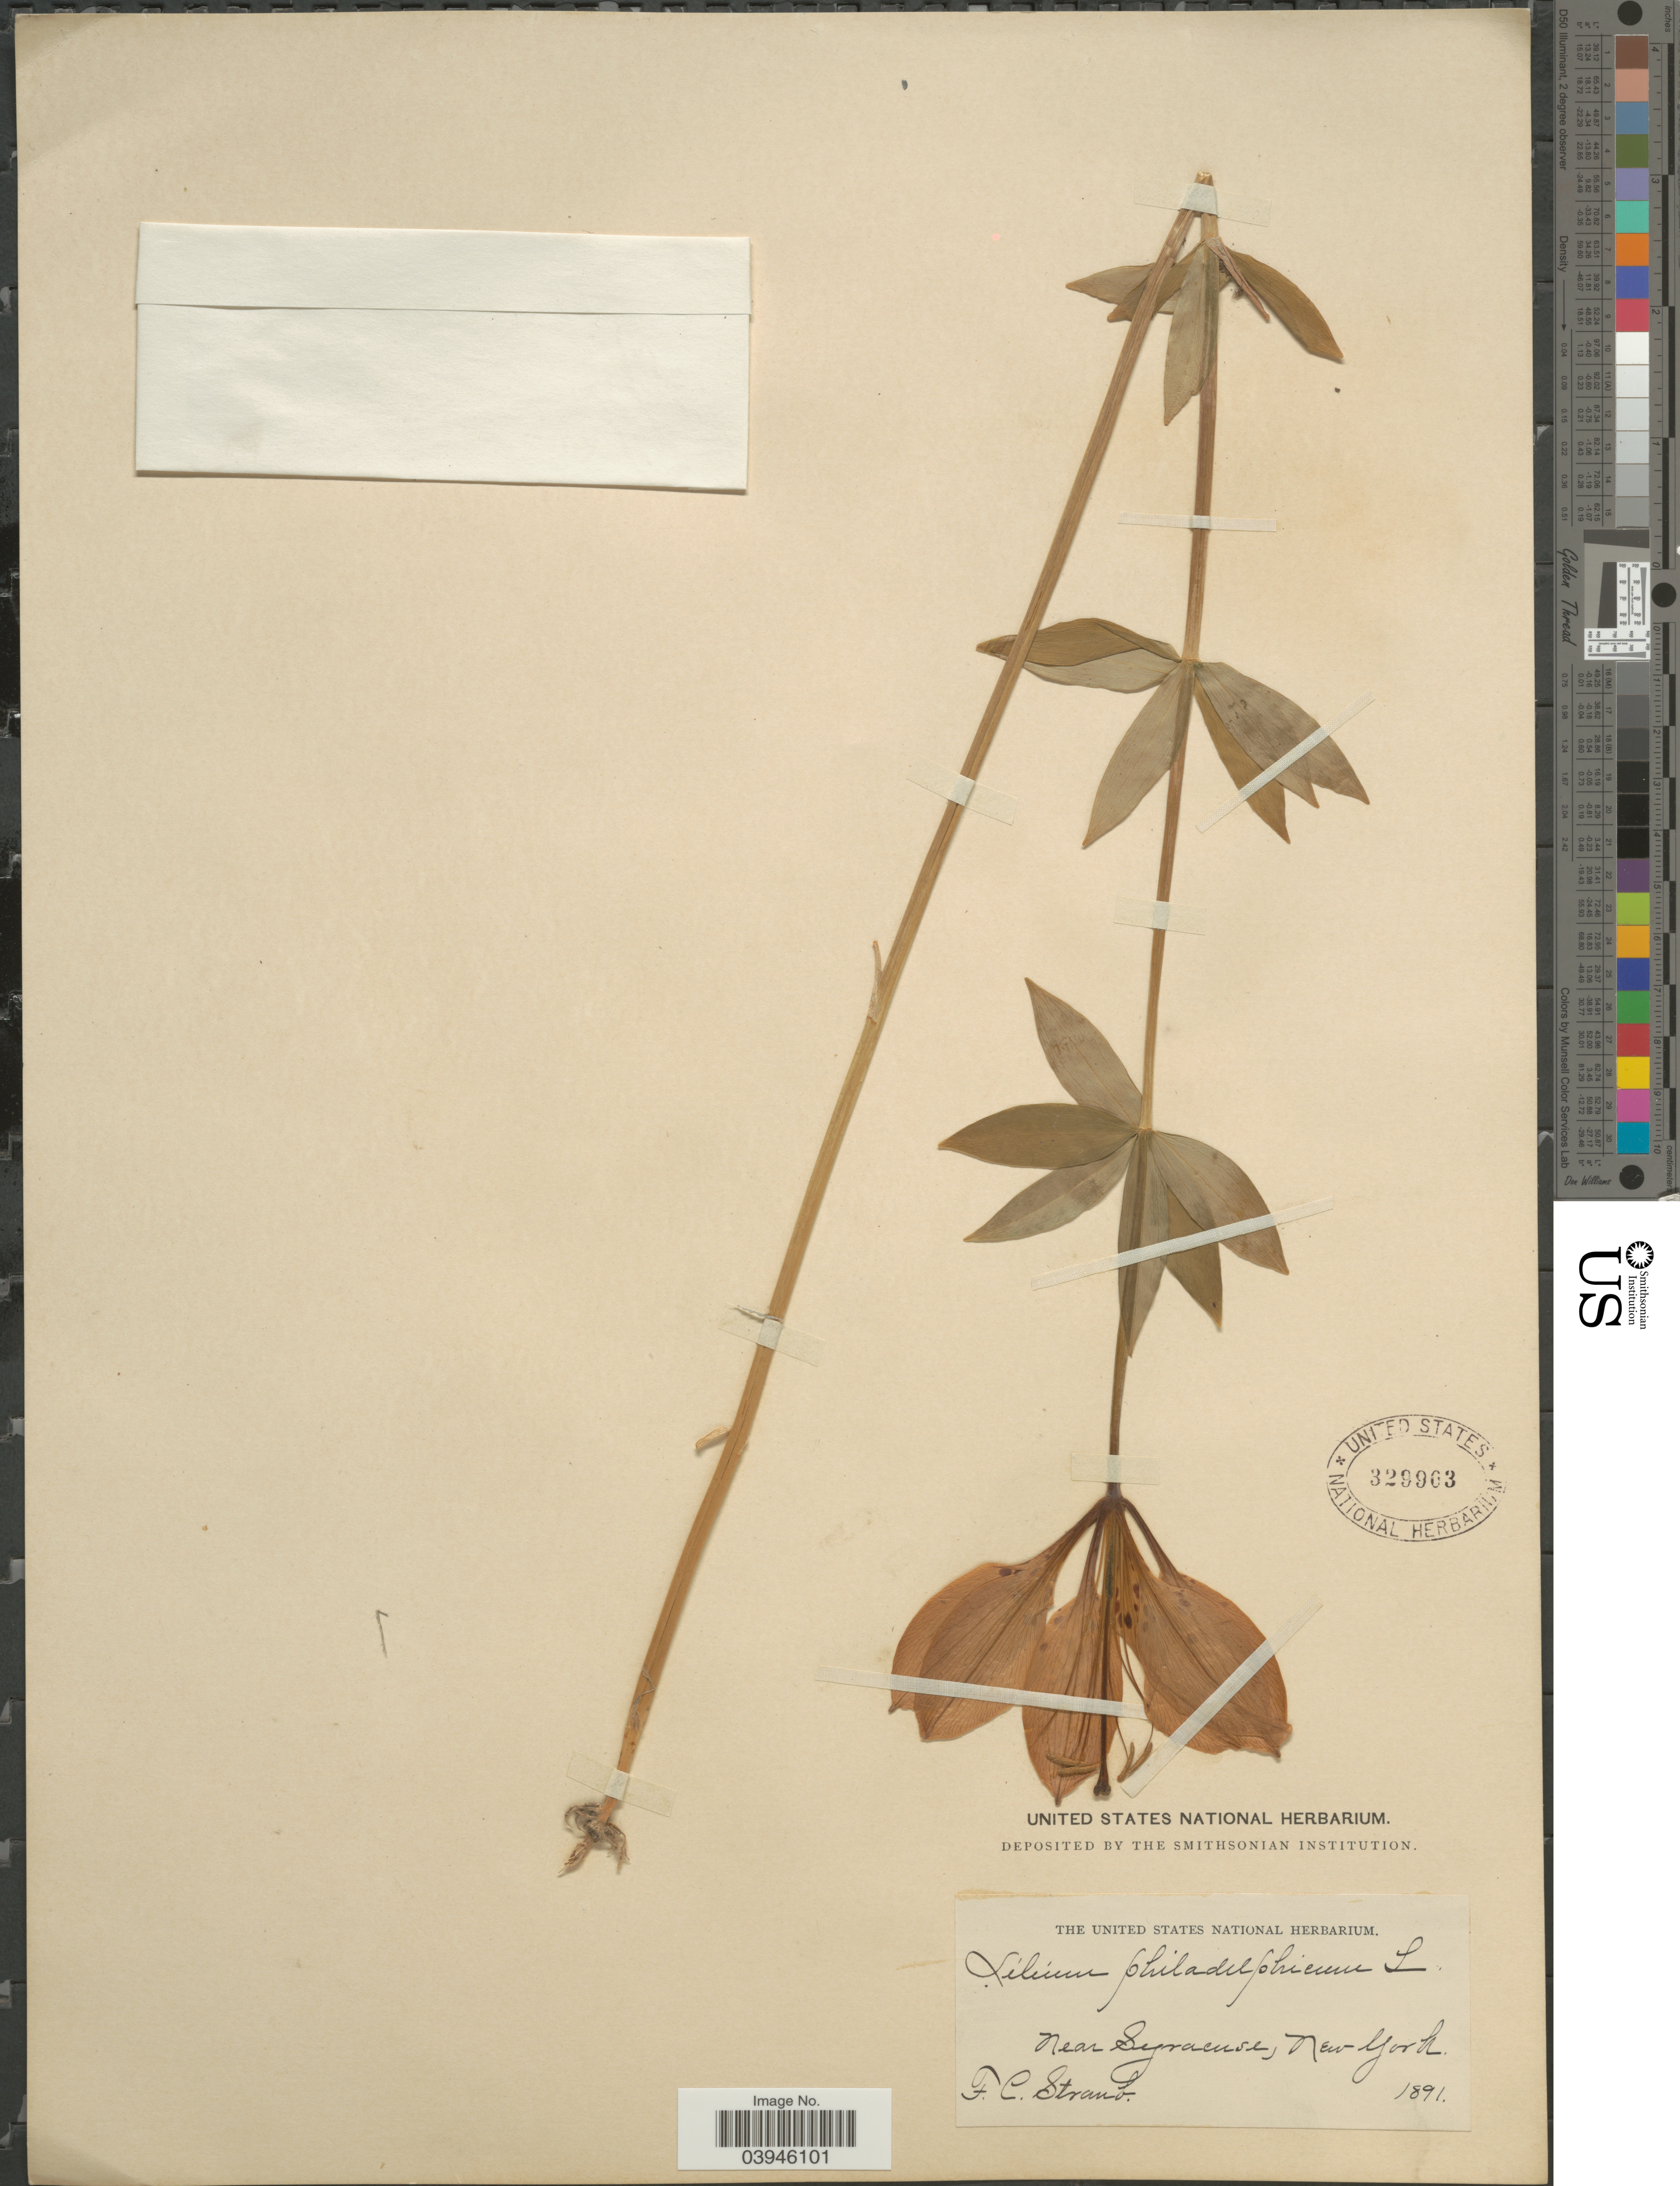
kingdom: Plantae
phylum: Tracheophyta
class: Liliopsida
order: Liliales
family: Liliaceae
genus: Lilium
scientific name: Lilium philadelphicum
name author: L.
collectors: F. Straub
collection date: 1891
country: United States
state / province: New York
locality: Near Syracuse.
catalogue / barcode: US 329903